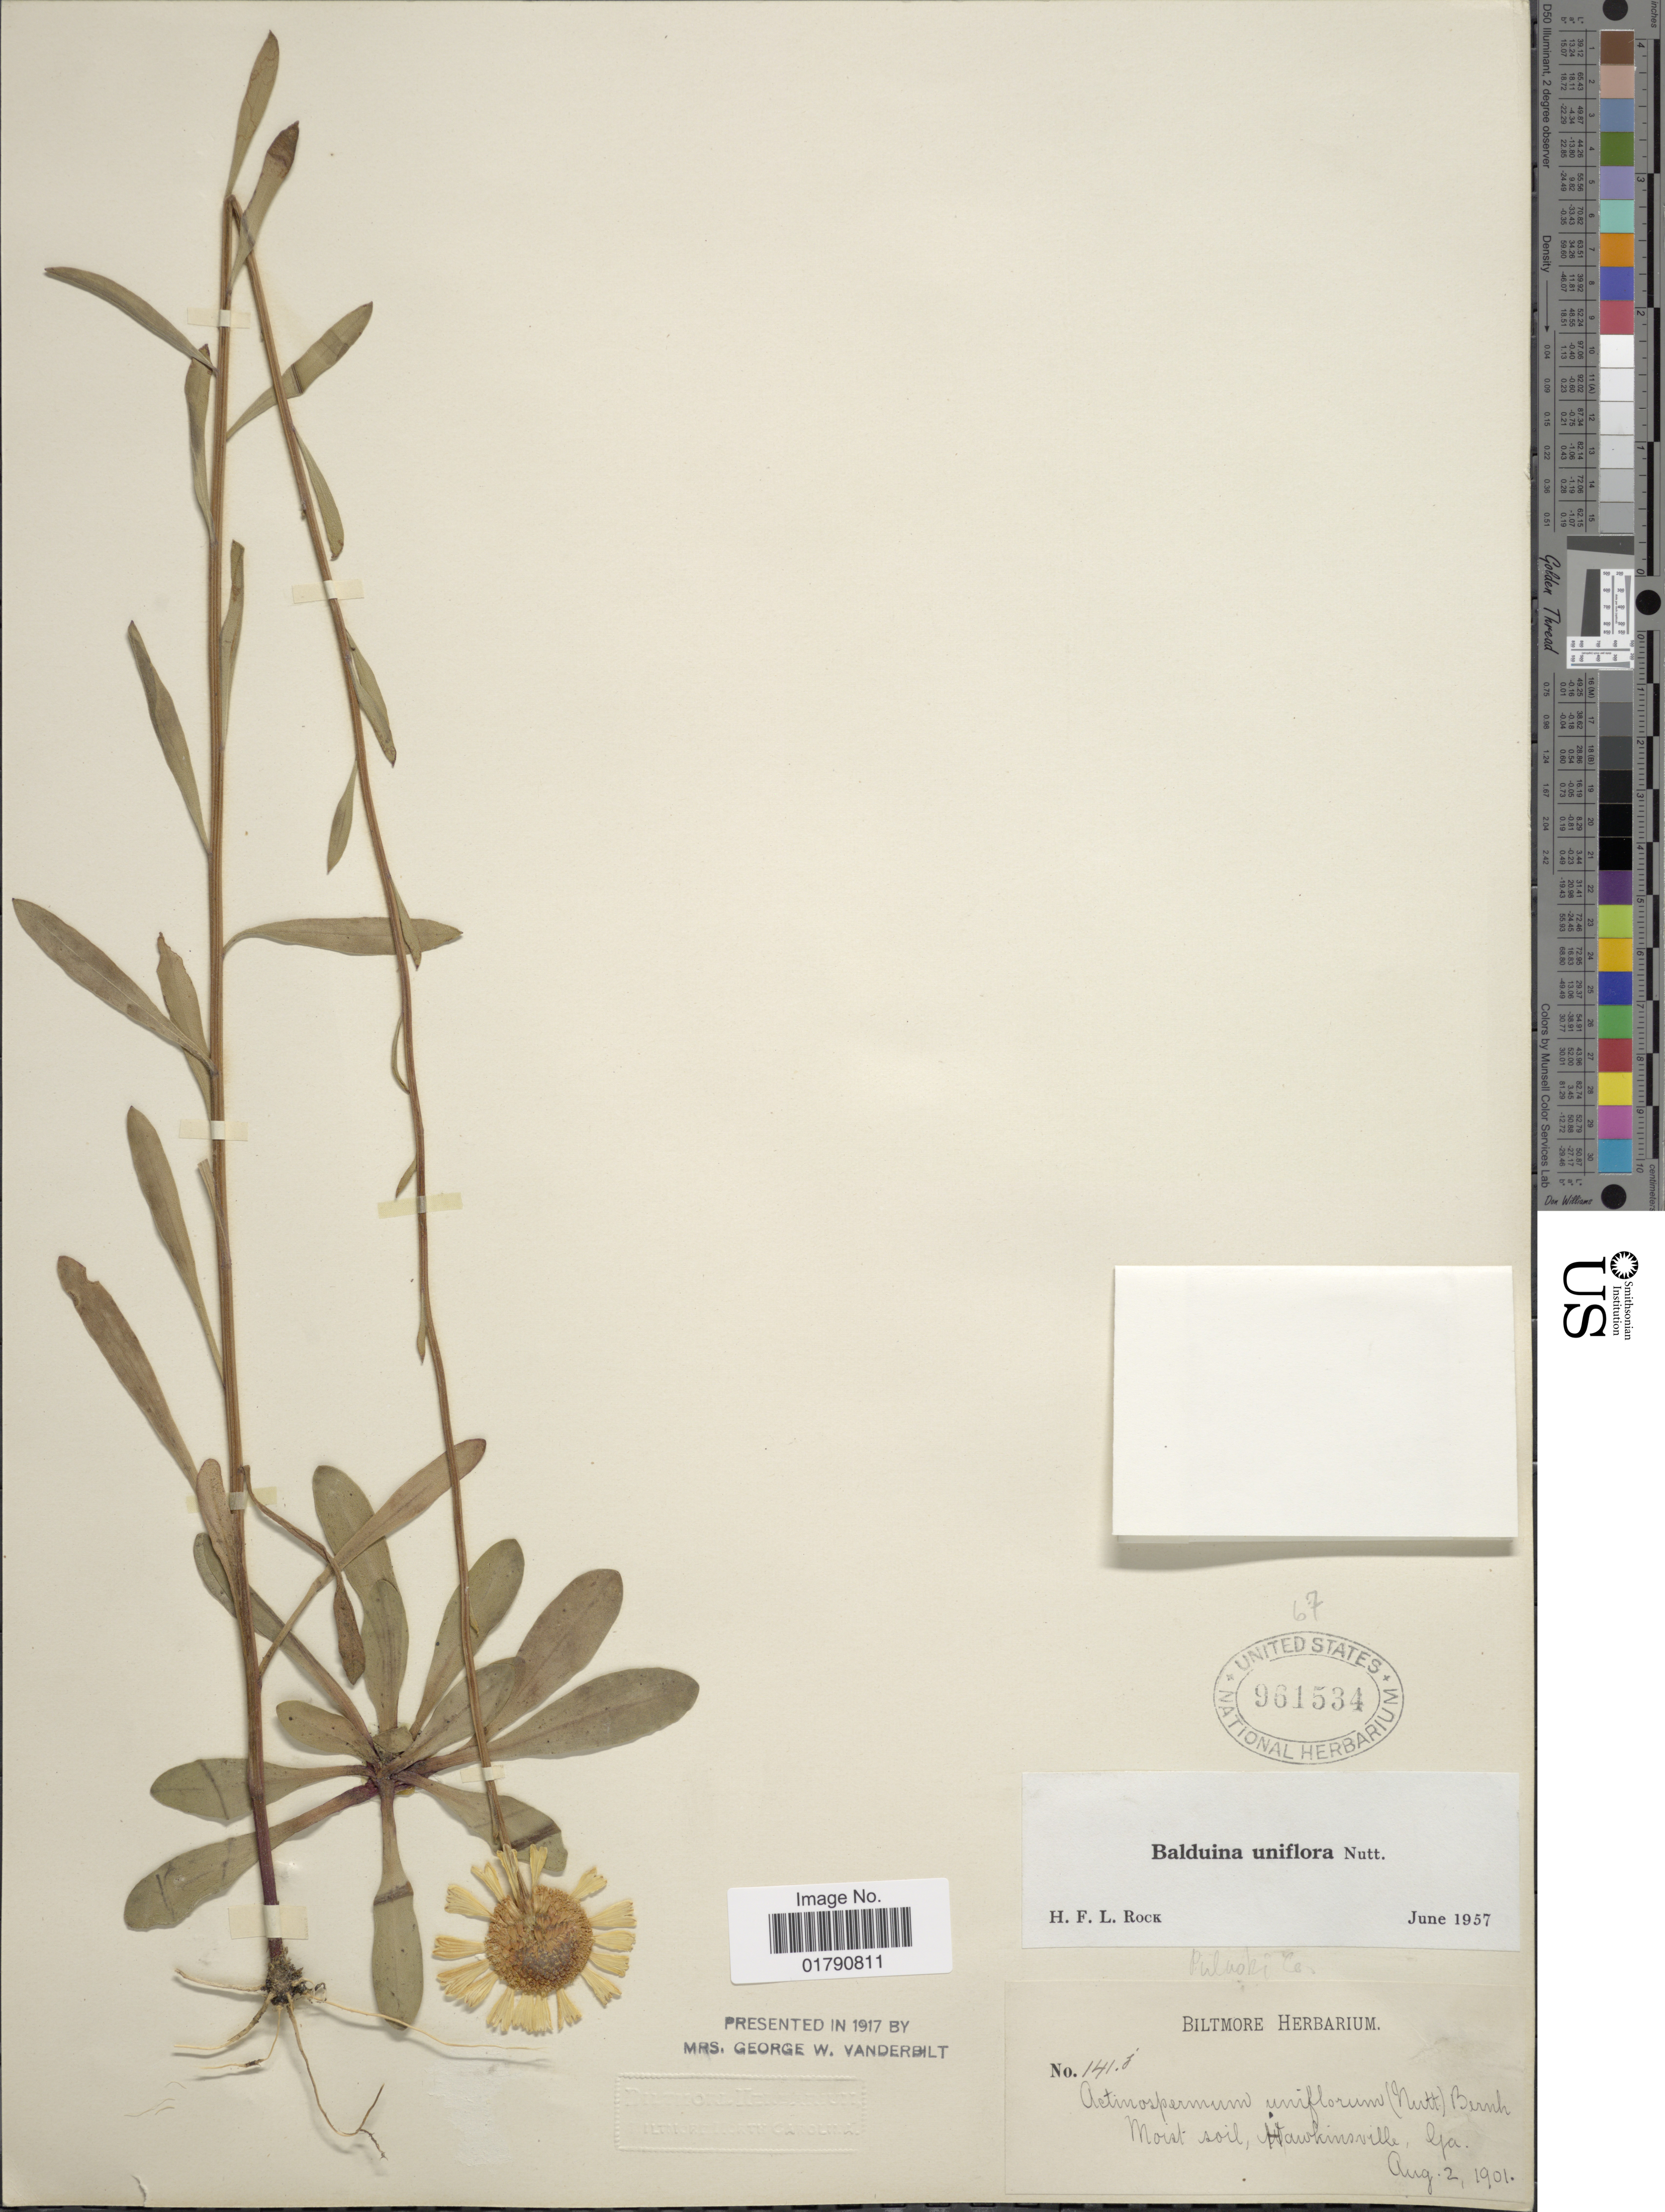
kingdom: Plantae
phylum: Tracheophyta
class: Magnoliopsida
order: Asterales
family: Asteraceae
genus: Balduina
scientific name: Balduina uniflora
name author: Nutt.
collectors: ex herb. Biltmore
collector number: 141j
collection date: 1901-08-02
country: United States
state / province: Georgia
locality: Hawkinsville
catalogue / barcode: US 961534